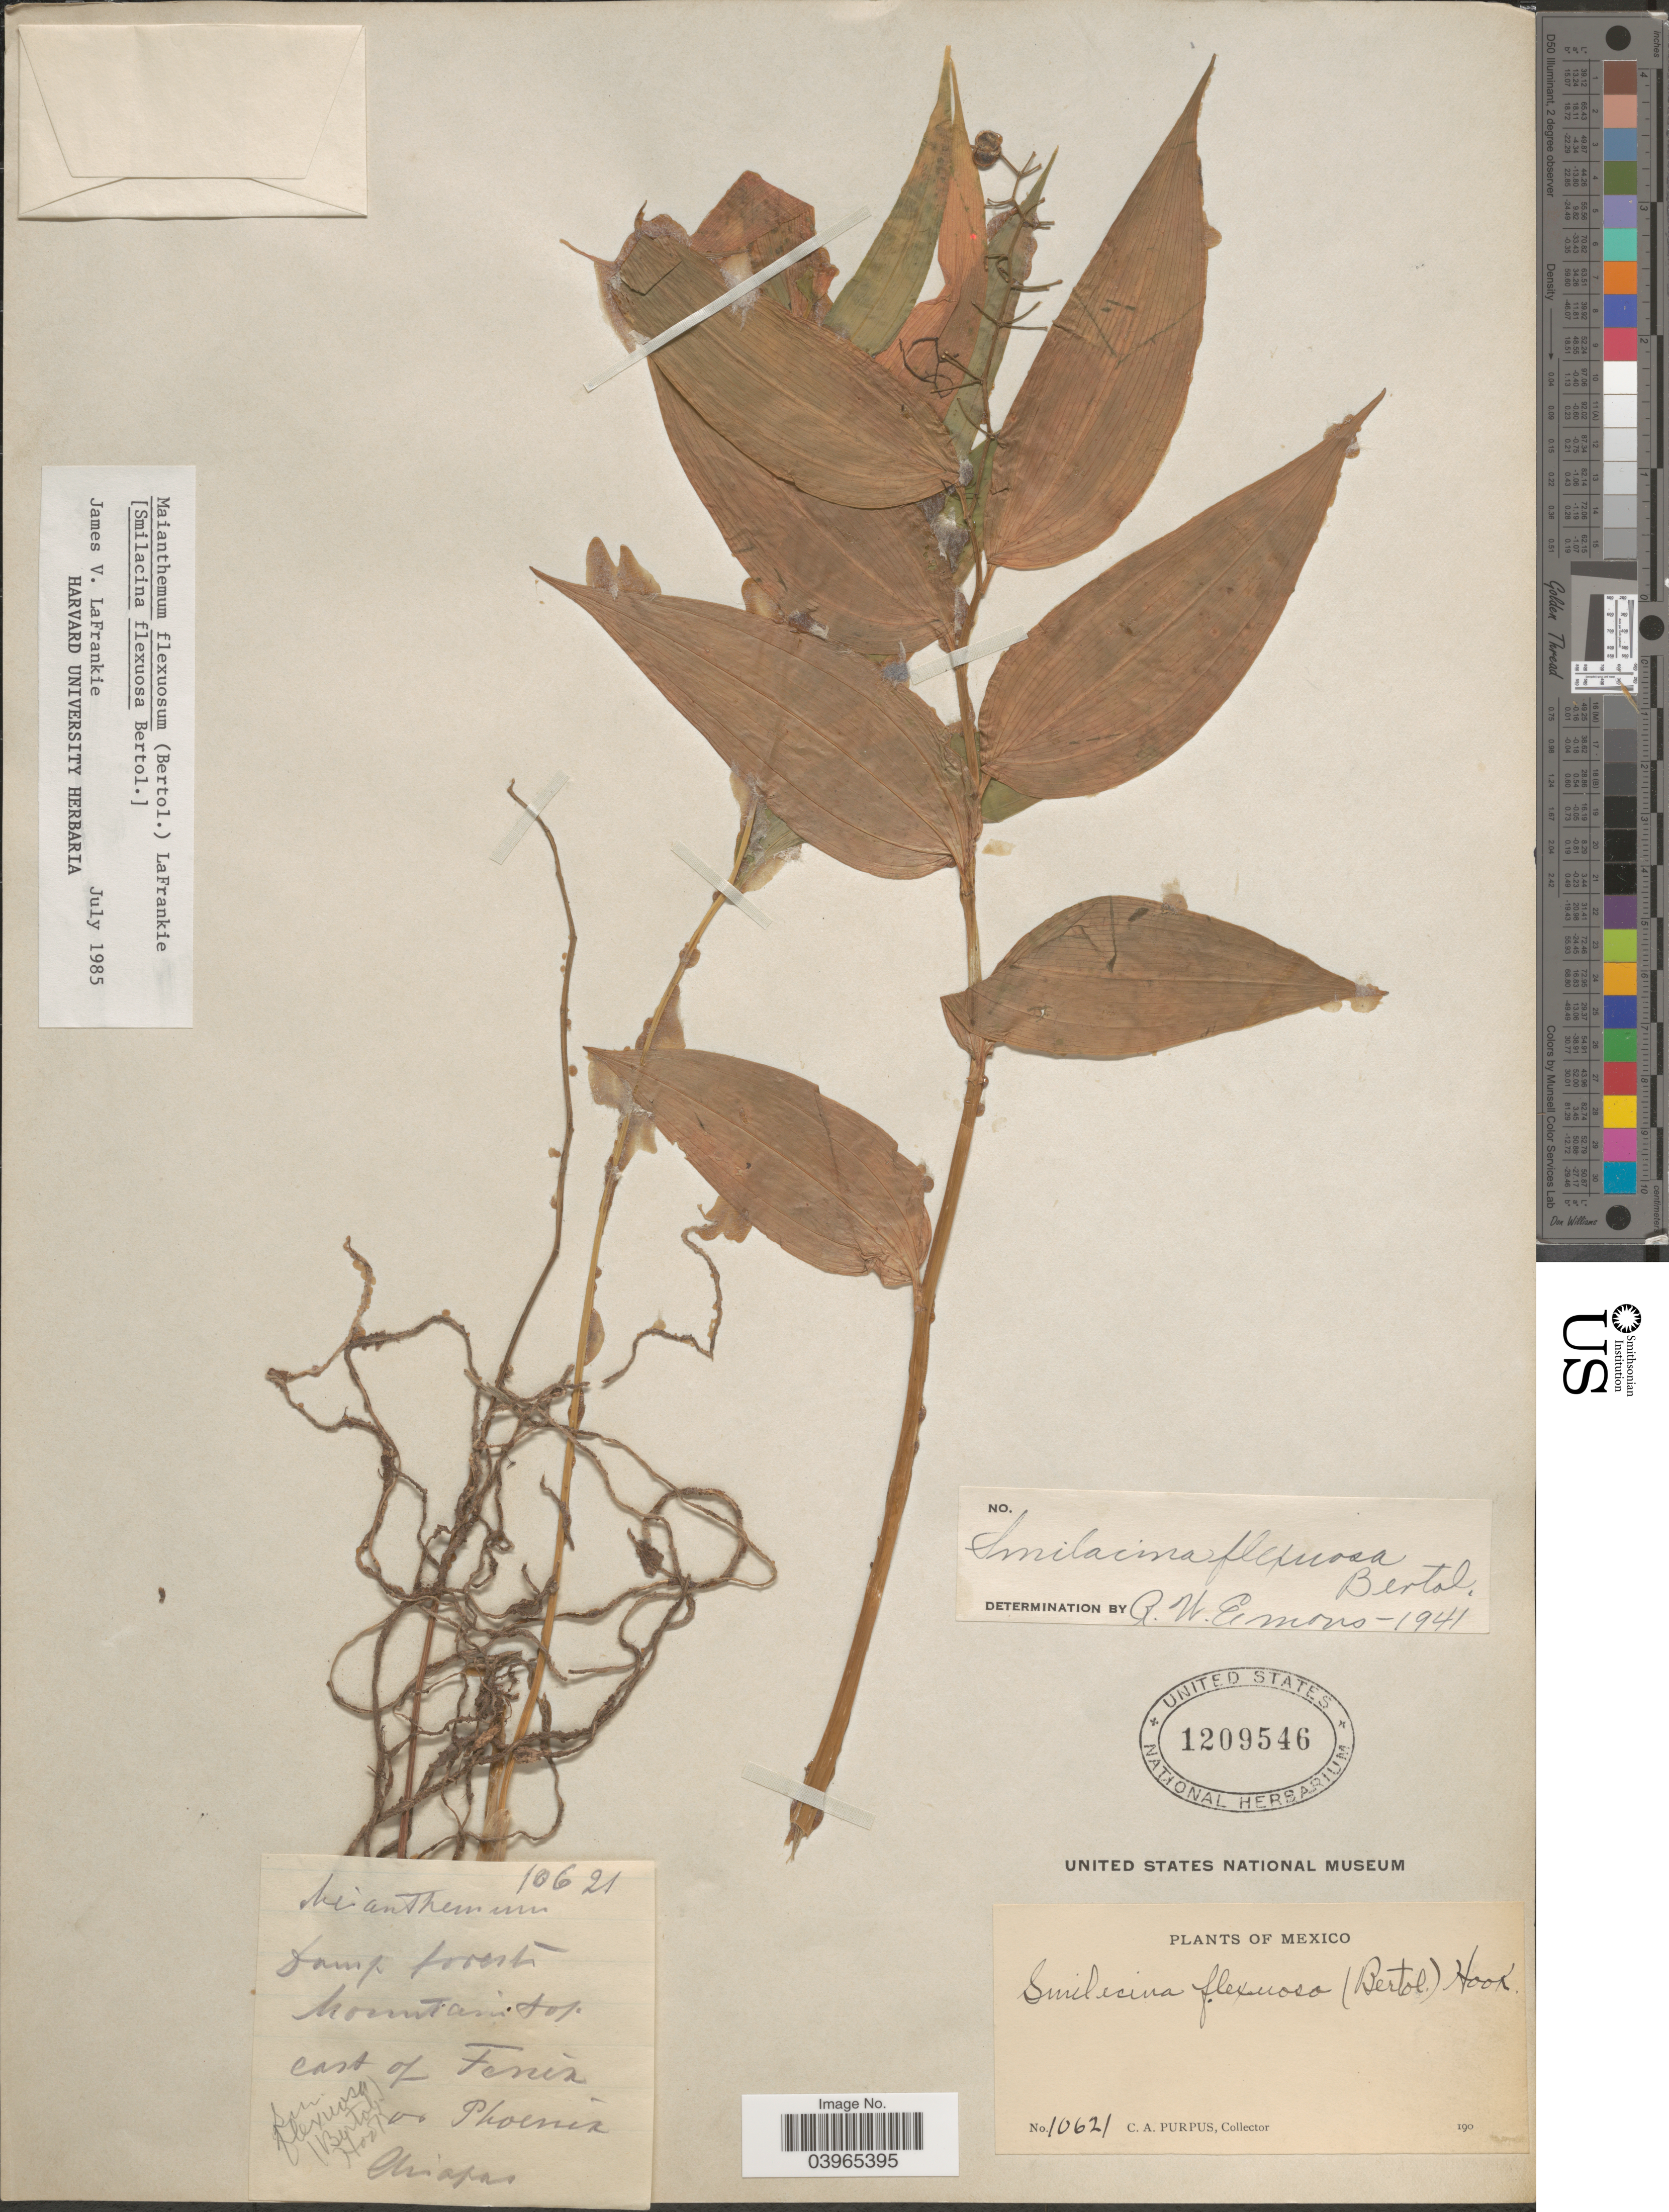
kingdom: Plantae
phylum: Tracheophyta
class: Liliopsida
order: Asparagales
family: Asparagaceae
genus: Maianthemum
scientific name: Maianthemum flexuosum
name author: (Bertol.) LaFrankie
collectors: C. A. Purpus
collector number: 10621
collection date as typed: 190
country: Mexico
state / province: Chiapas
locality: Mountain top east of Fenix or Phoenix.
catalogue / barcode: US 1209546